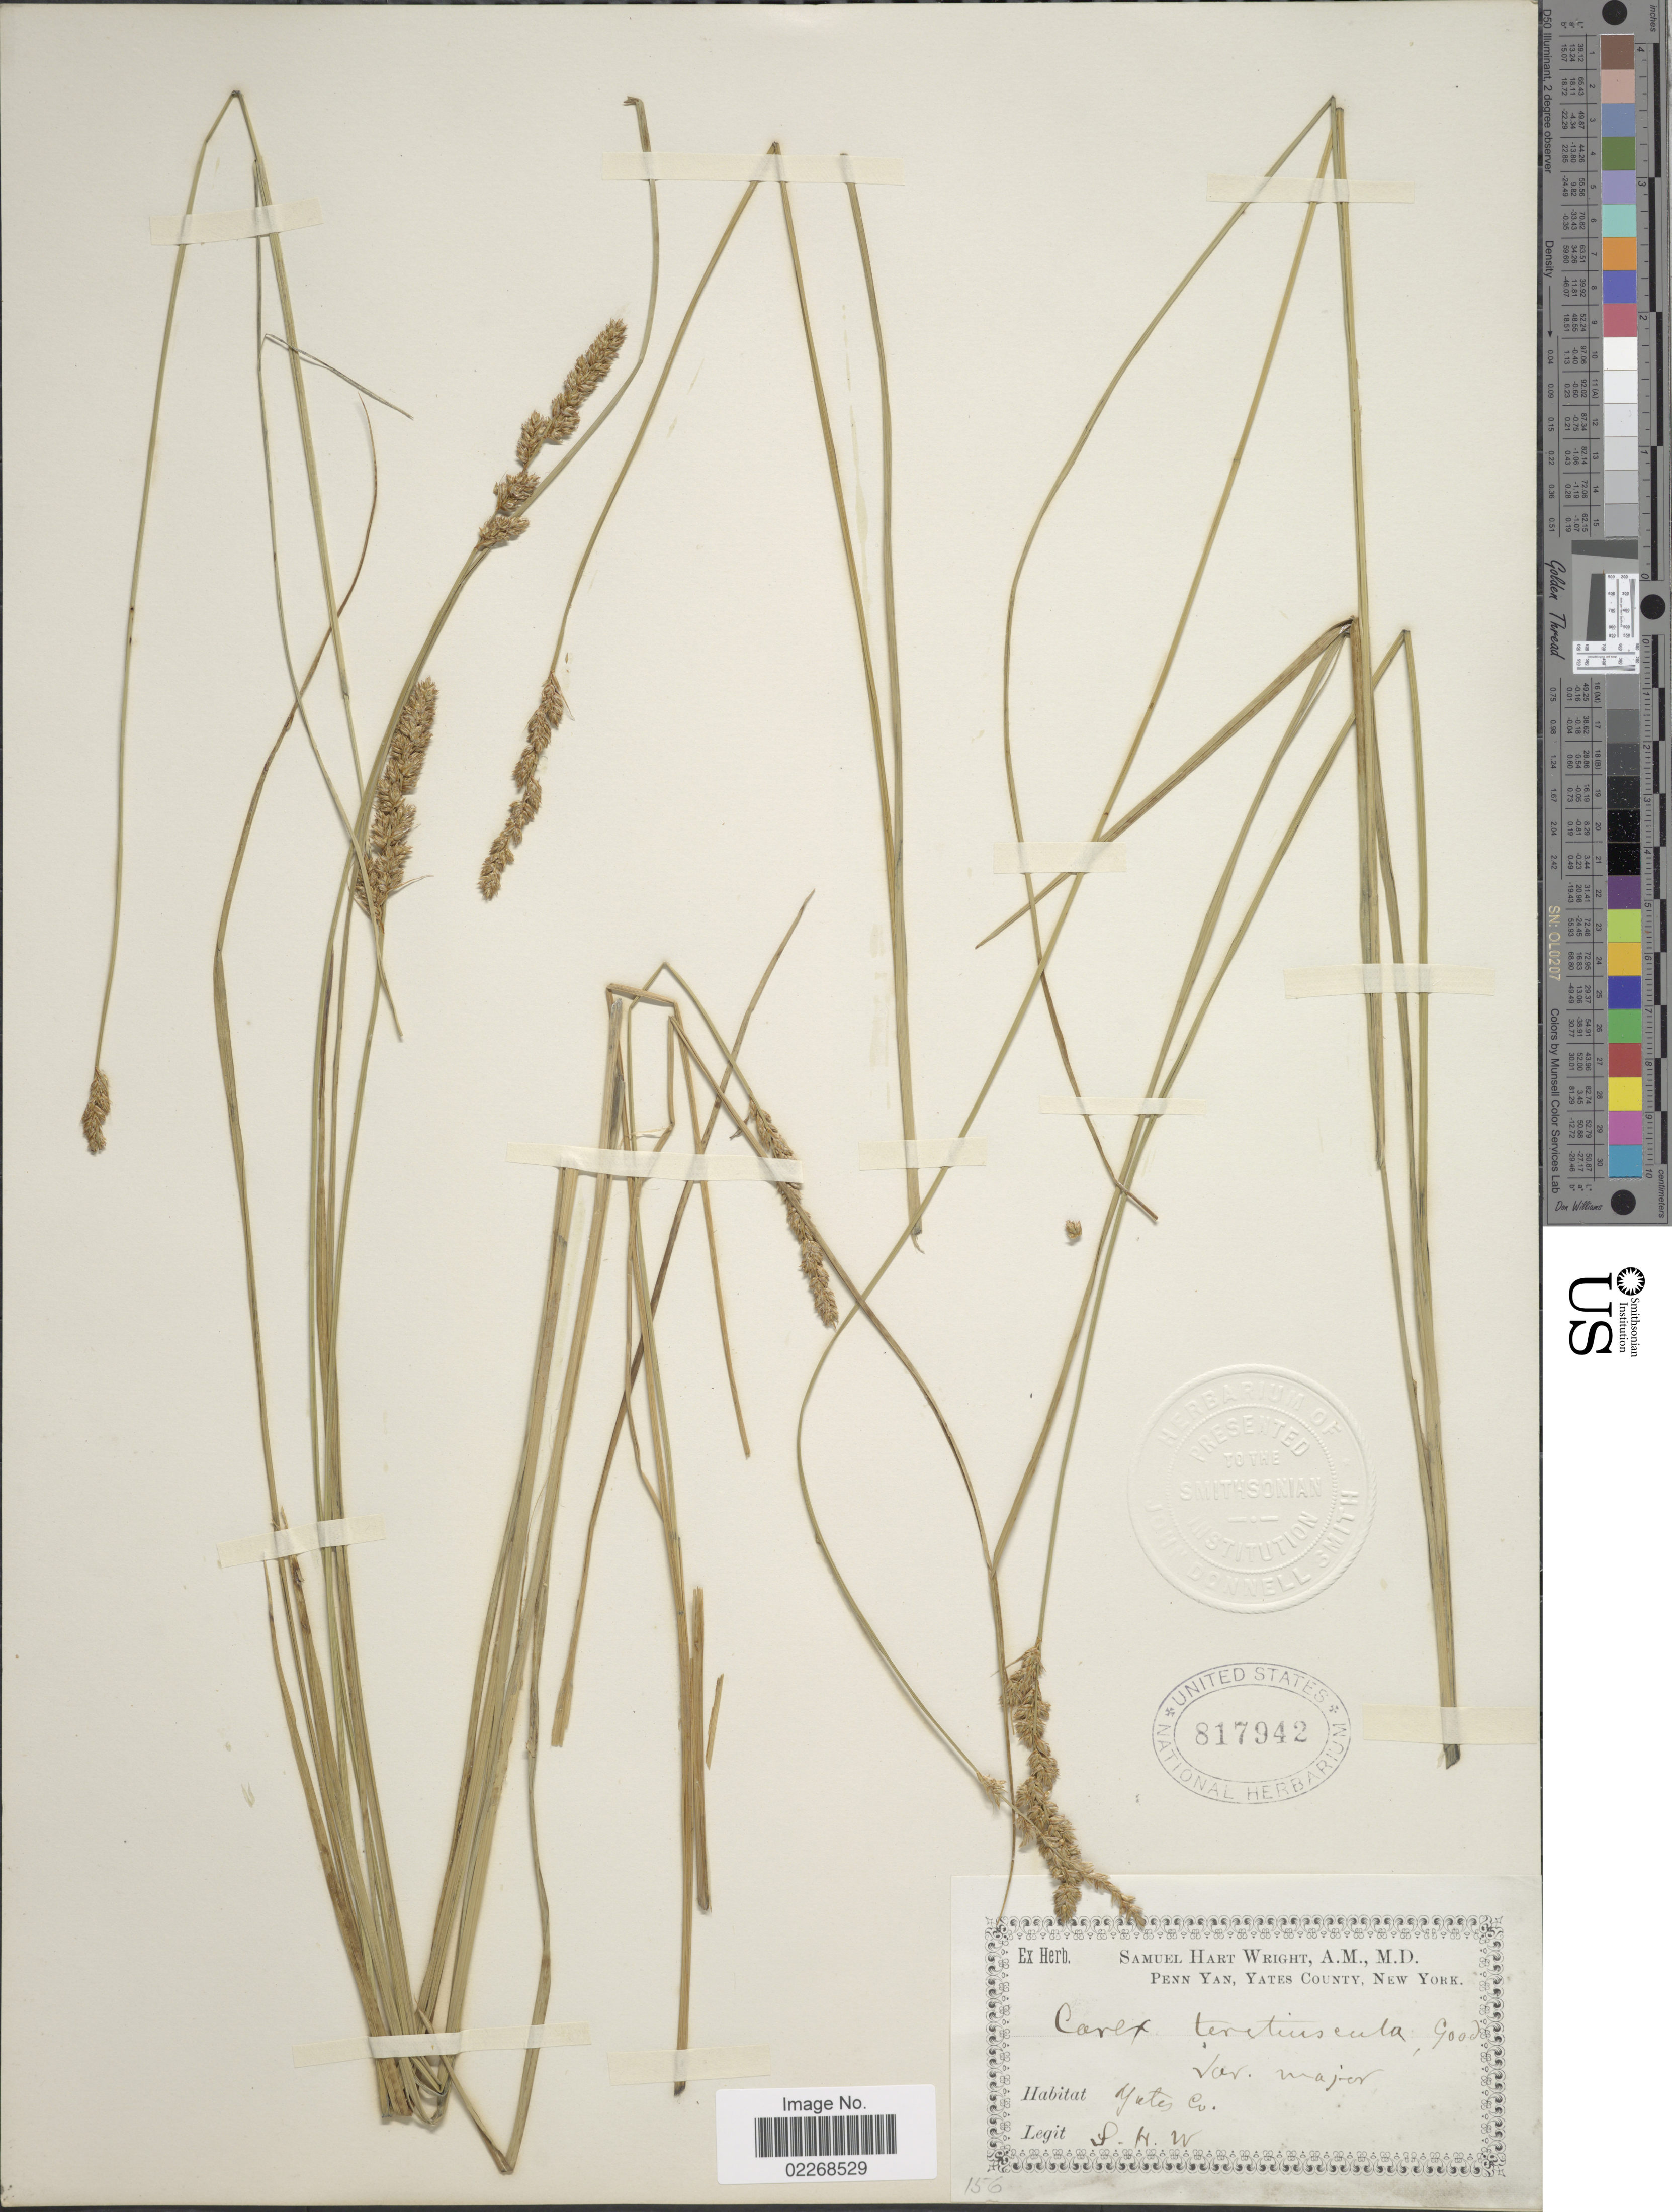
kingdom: Plantae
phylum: Tracheophyta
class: Liliopsida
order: Poales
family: Cyperaceae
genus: Carex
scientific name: Carex diandra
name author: Schrank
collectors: S. H. Wright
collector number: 156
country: United States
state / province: New York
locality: Penn Yan, Yates County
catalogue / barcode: US 817942